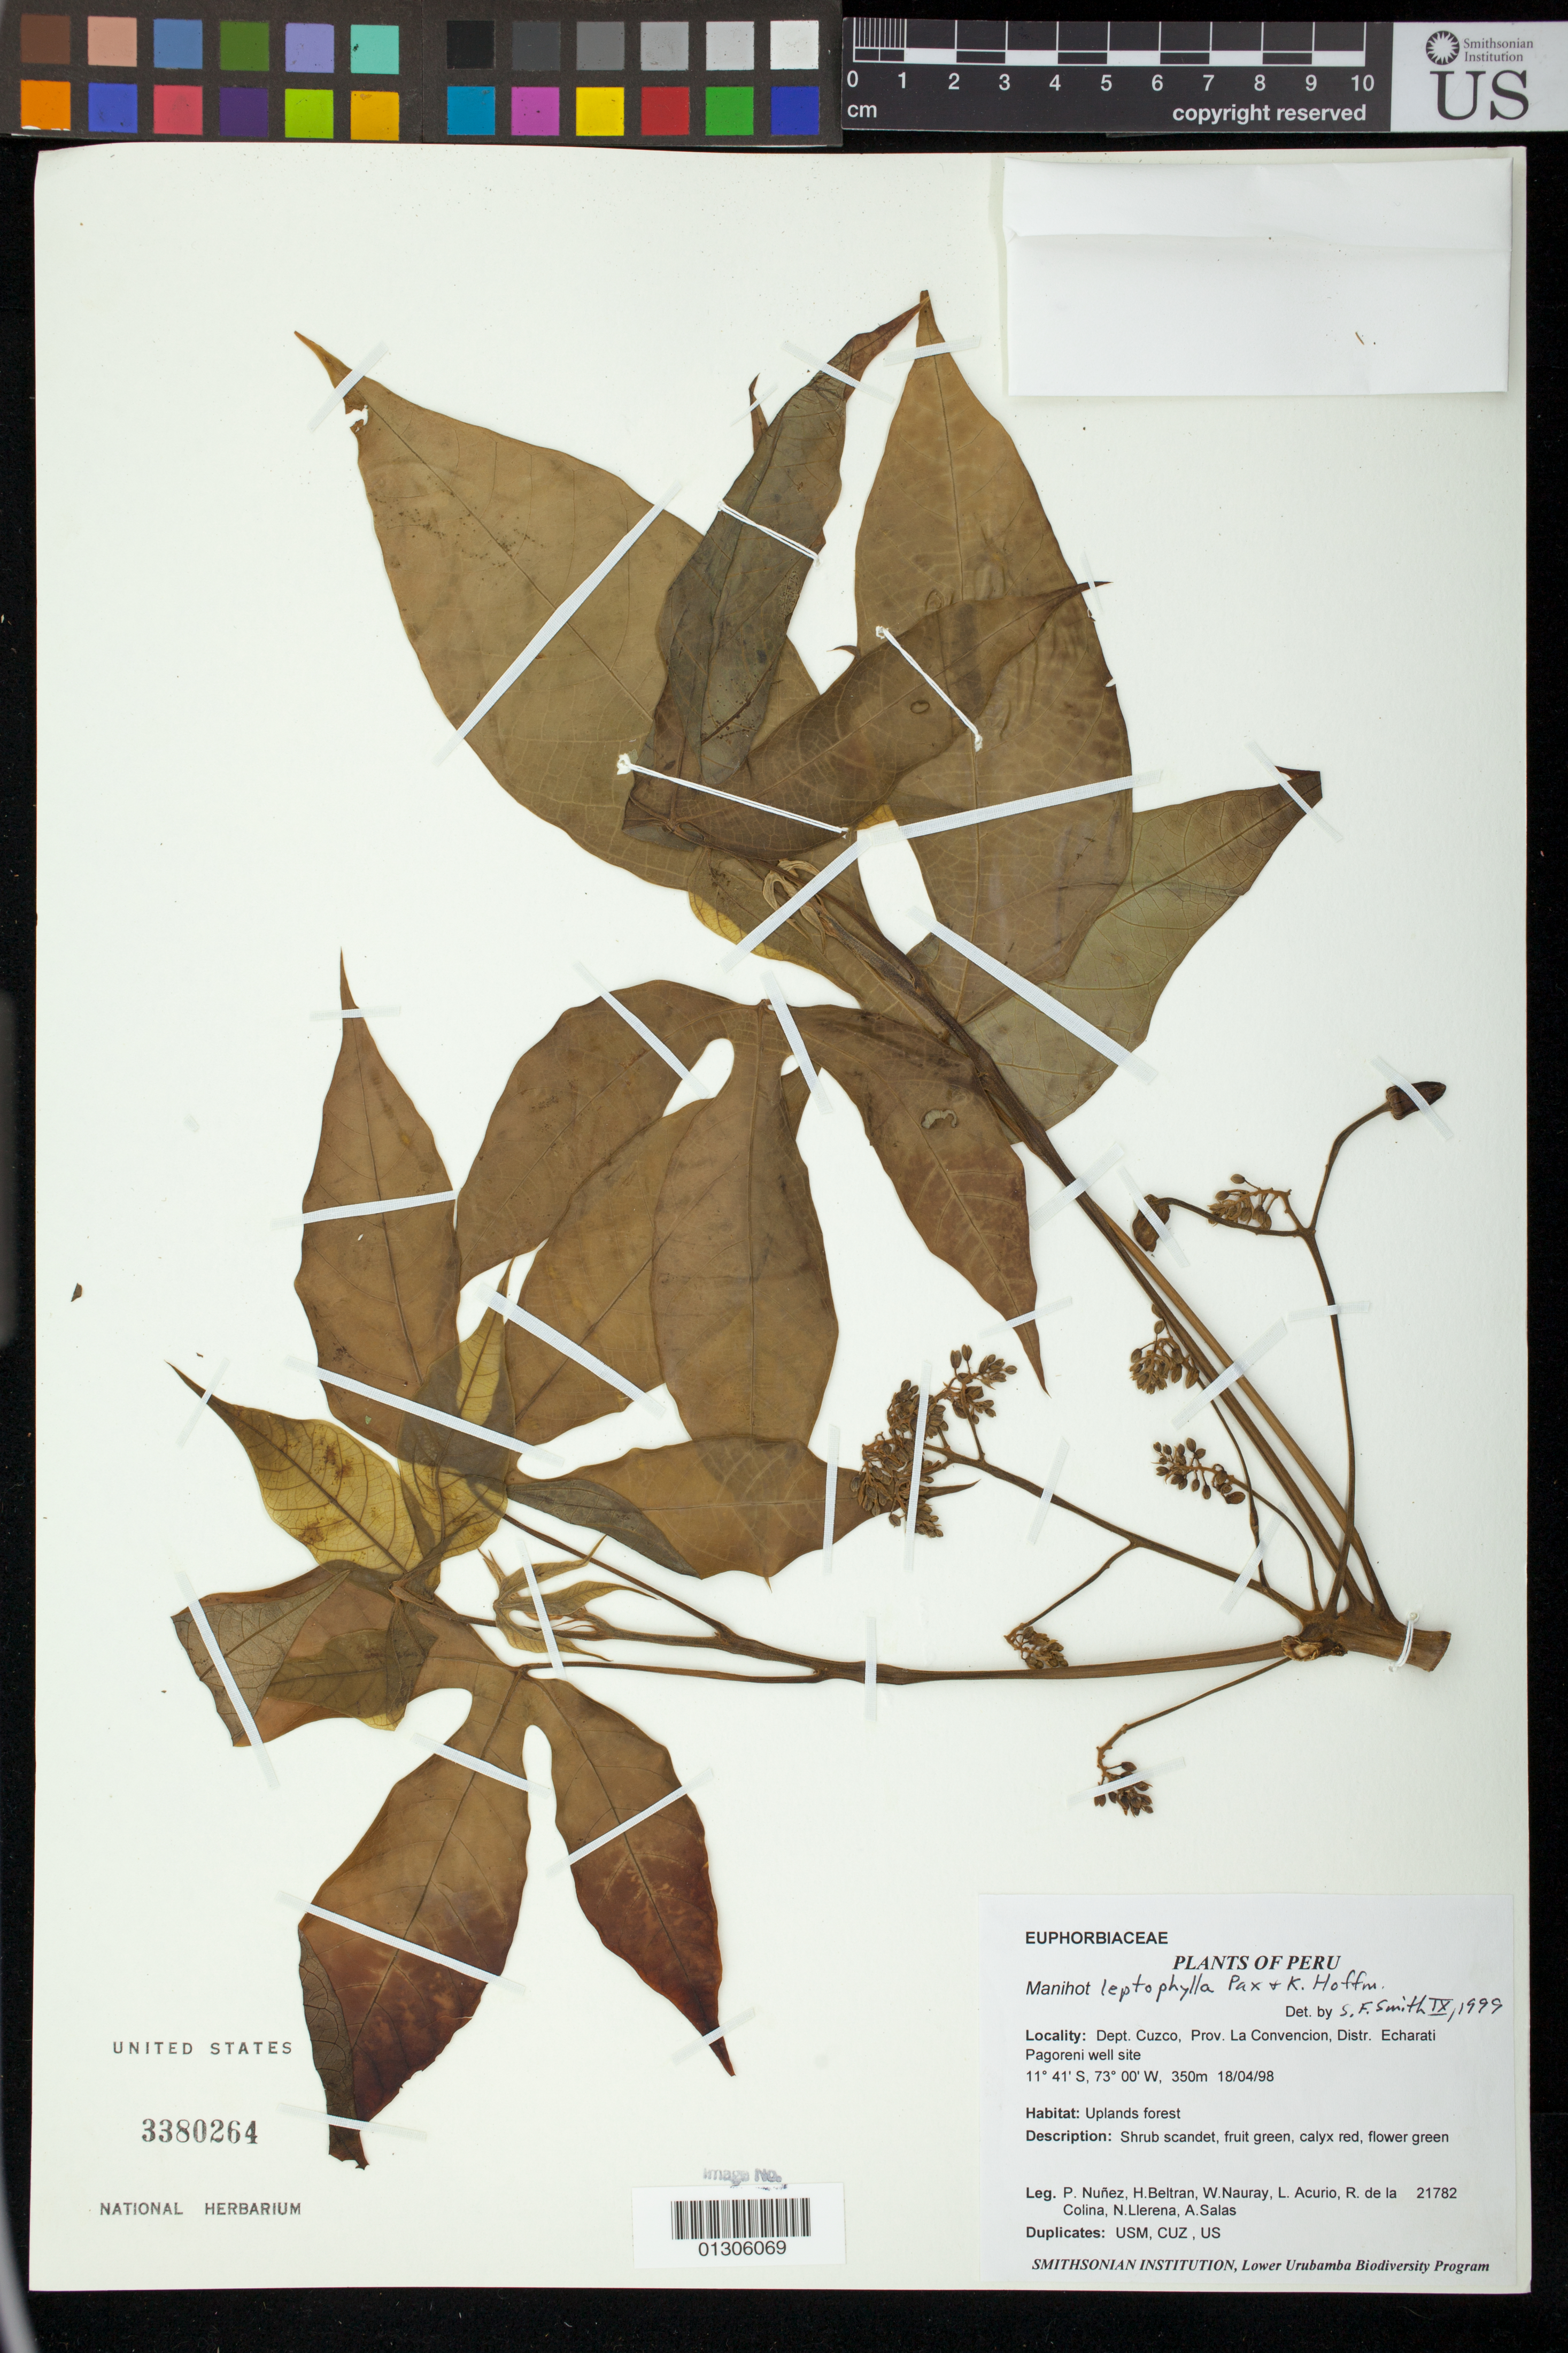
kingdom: Plantae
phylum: Tracheophyta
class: Magnoliopsida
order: Malpighiales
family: Euphorbiaceae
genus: Manihot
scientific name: Manihot leptophylla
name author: Pax in Engl.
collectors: P. Nuñez V., H. Beltran, W. Nauray, L. Acurio, R. Colina, N. Llerena & A. Salas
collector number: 21782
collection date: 1998-04-18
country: Peru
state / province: Cusco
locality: Prov. La Convencion, Distr. Echarati Pagoreni well site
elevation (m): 350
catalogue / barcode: US 3380264